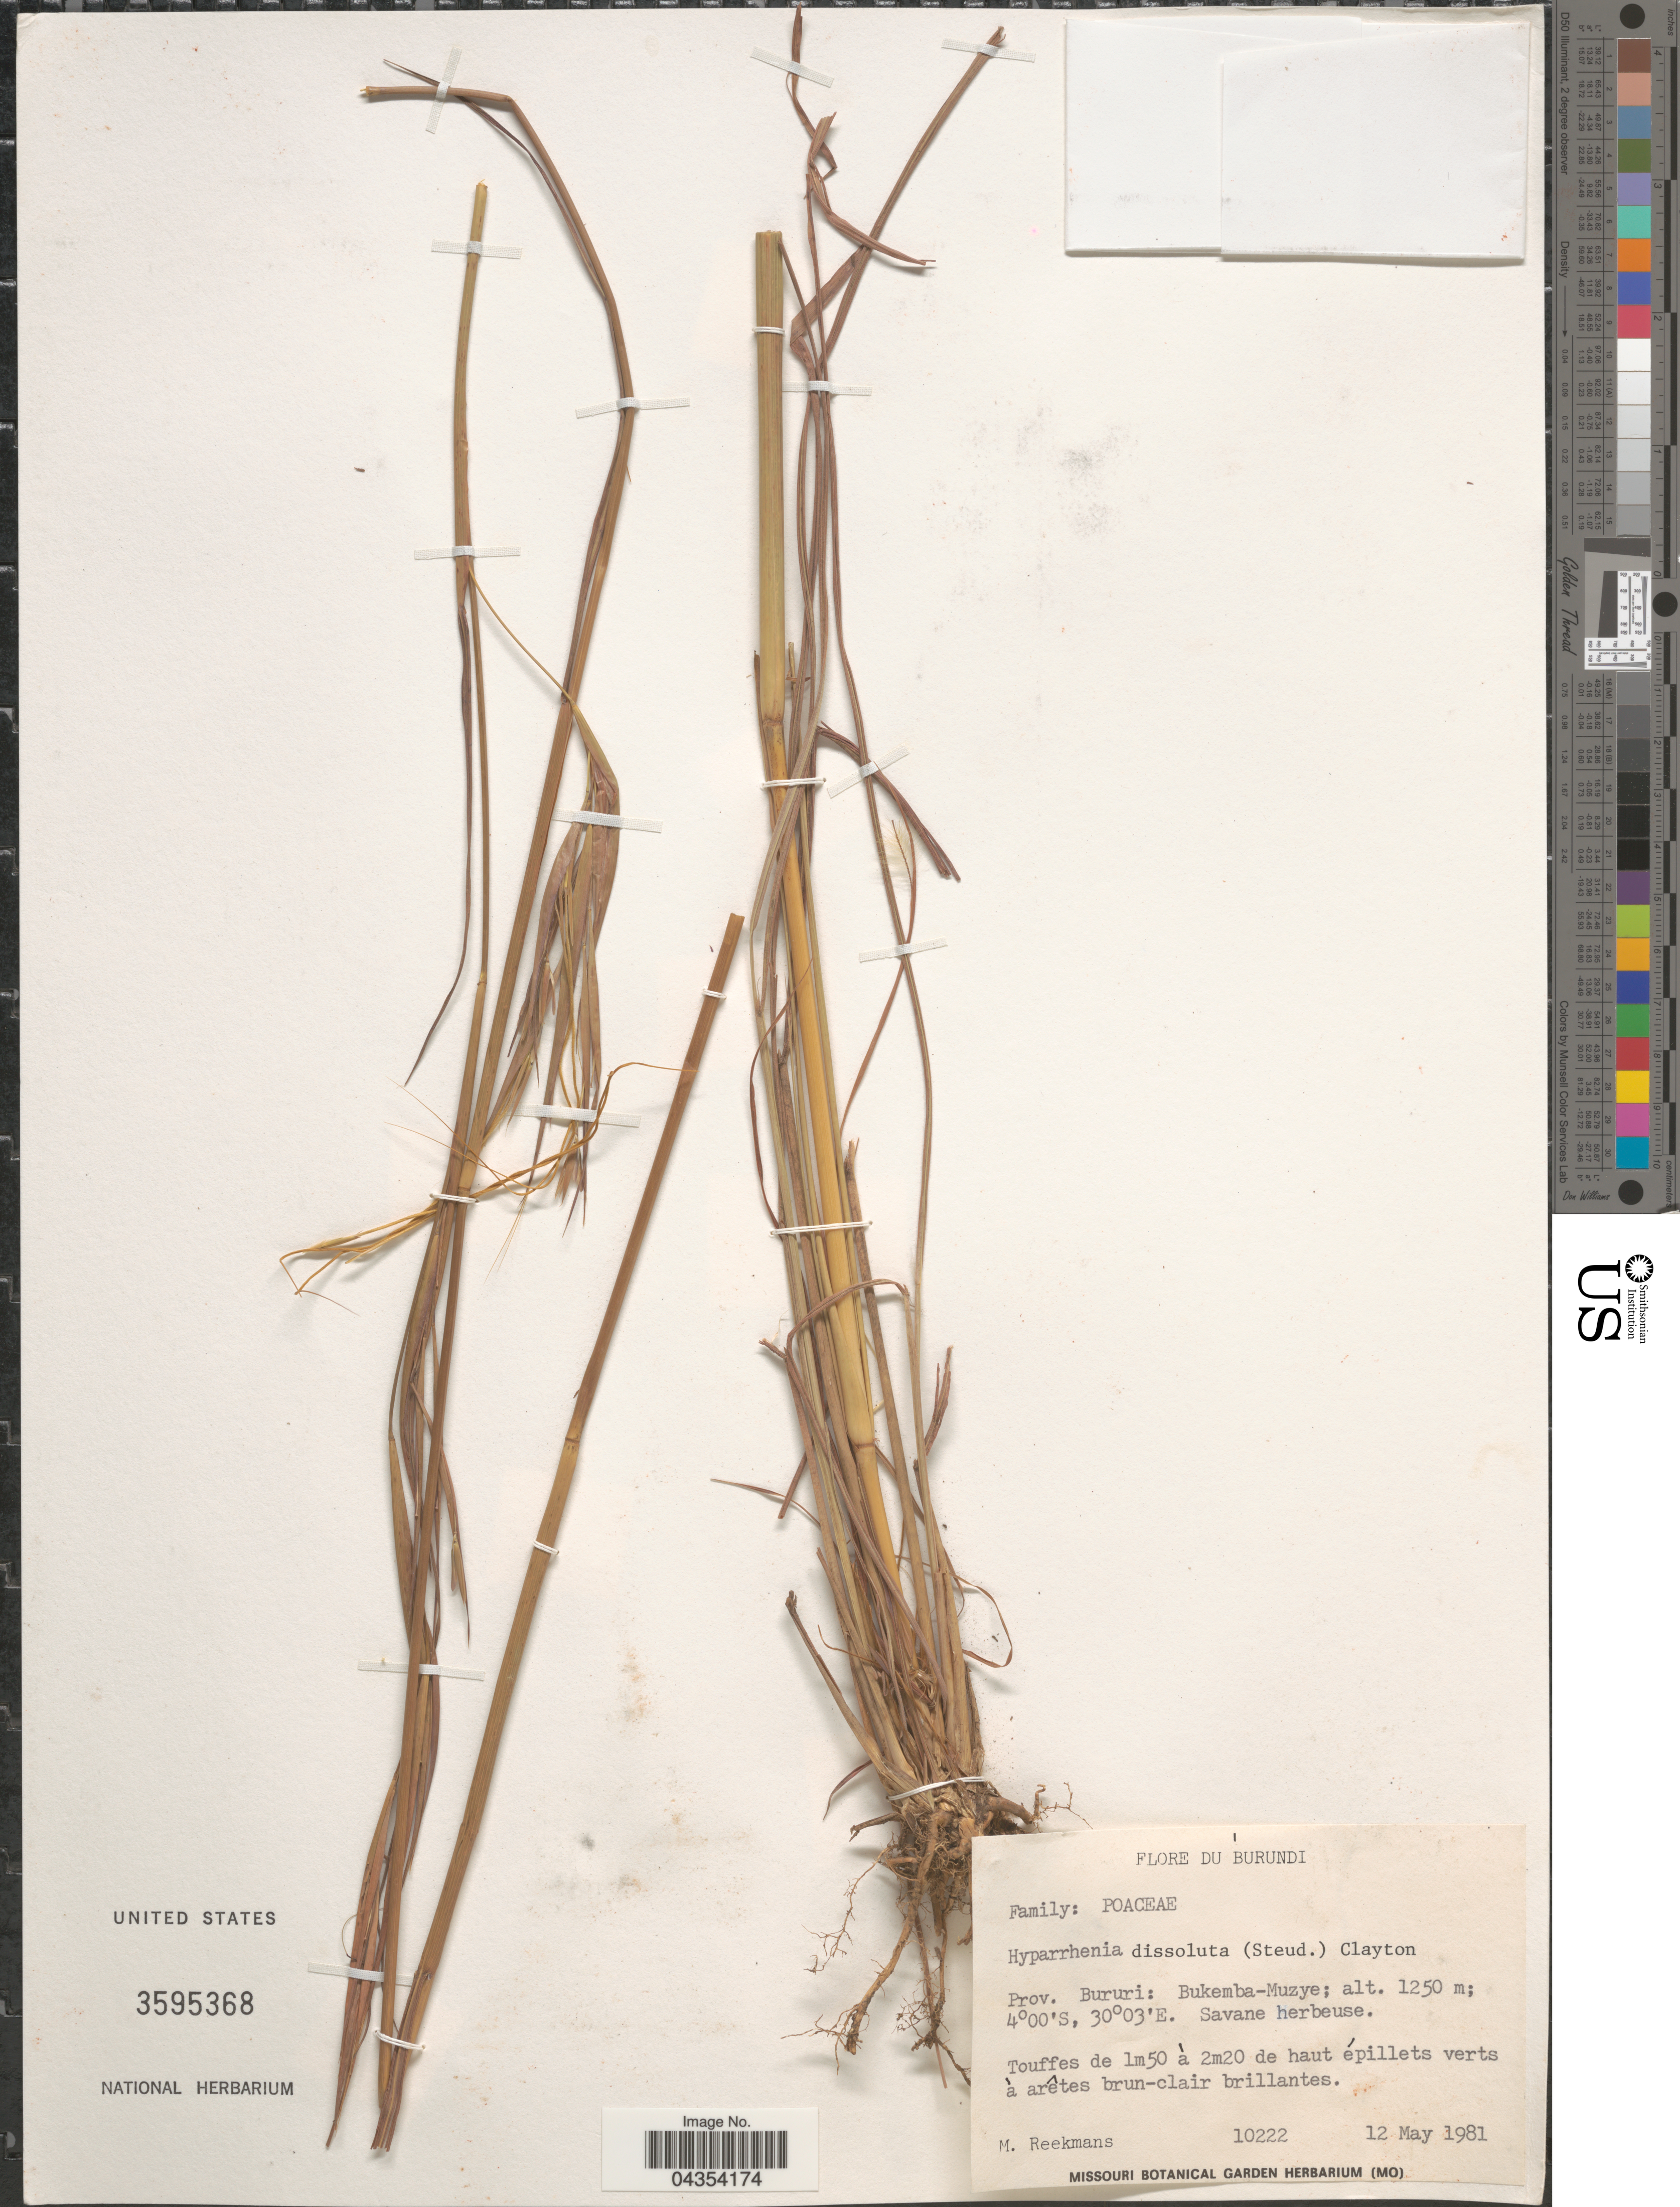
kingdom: Plantae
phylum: Tracheophyta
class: Liliopsida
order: Poales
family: Poaceae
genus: Hyperthelia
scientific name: Hyperthelia dissoluta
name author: (Nees ex Steud.) Clayton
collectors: M. Reekmans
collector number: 10222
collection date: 1981-05-12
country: Burundi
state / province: Bururi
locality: Bukemba-Muzye.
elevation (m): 1250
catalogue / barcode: US 3595368